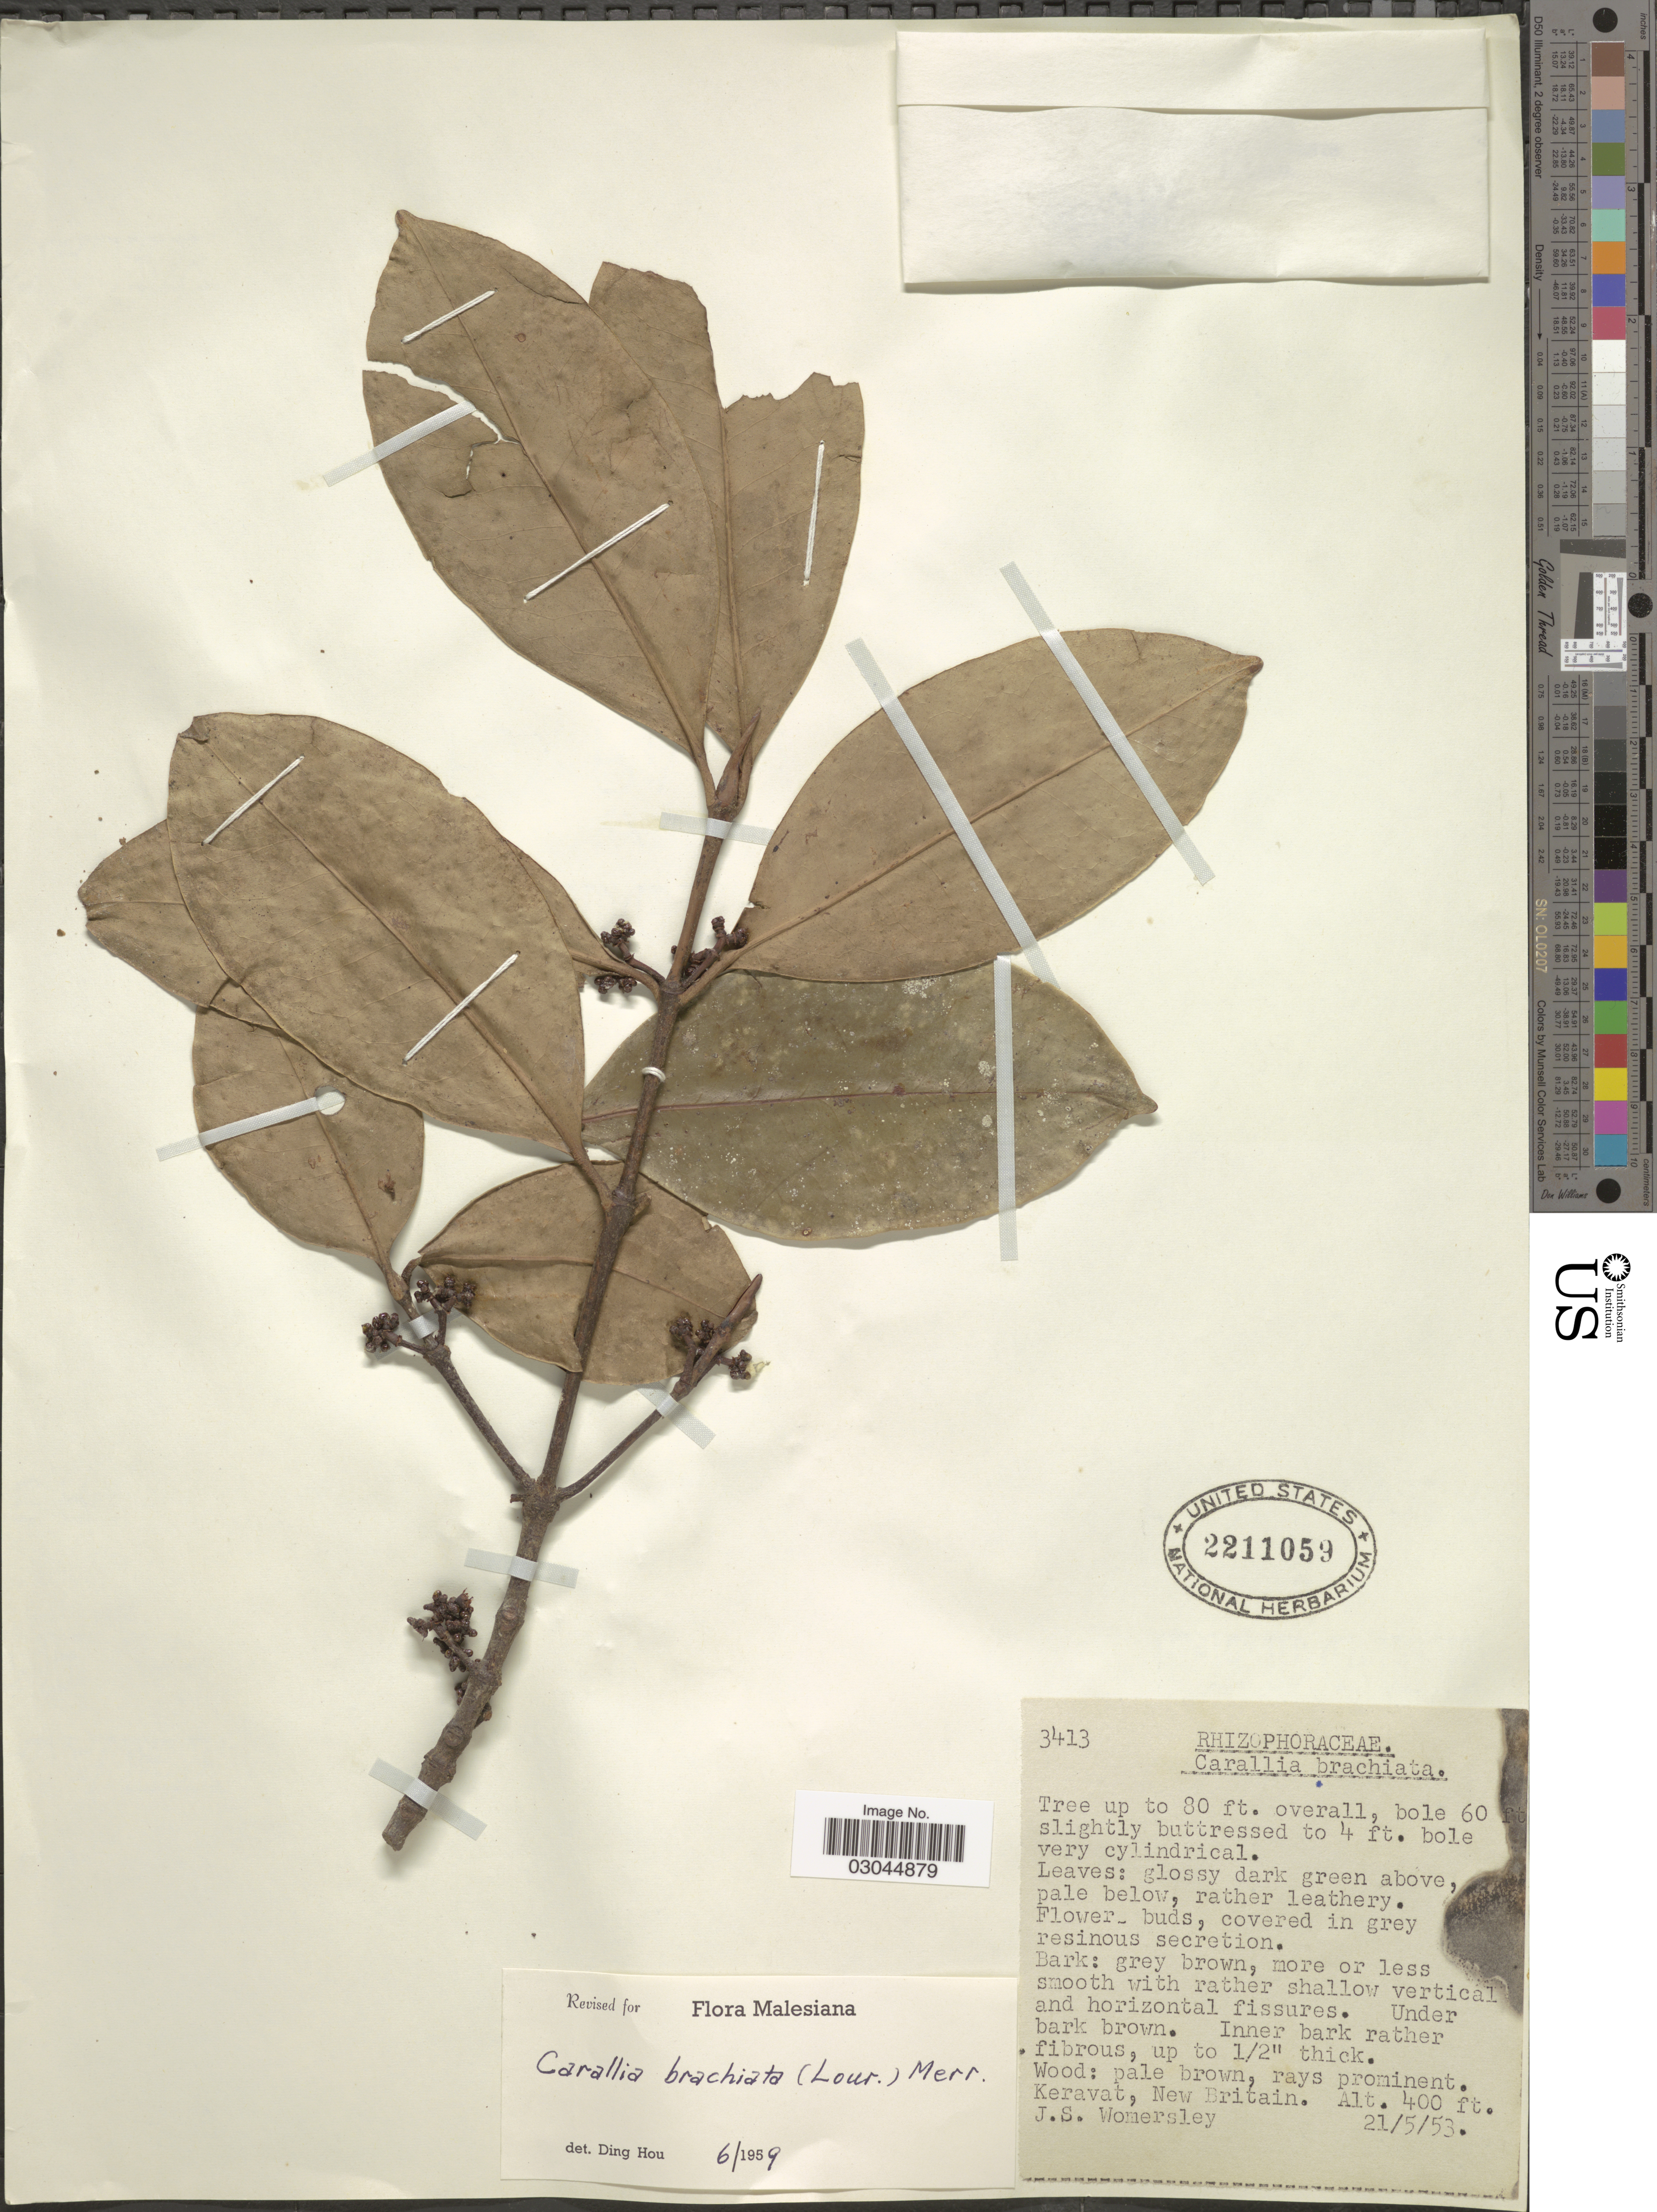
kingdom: Plantae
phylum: Tracheophyta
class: Magnoliopsida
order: Malpighiales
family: Rhizophoraceae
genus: Carallia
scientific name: Carallia brachiata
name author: (Lour.) Merr.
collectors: J. S. Womersley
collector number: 3413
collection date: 1953-05-21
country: Papua New Guinea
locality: Keravat, New Britain.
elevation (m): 122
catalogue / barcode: US 2211059